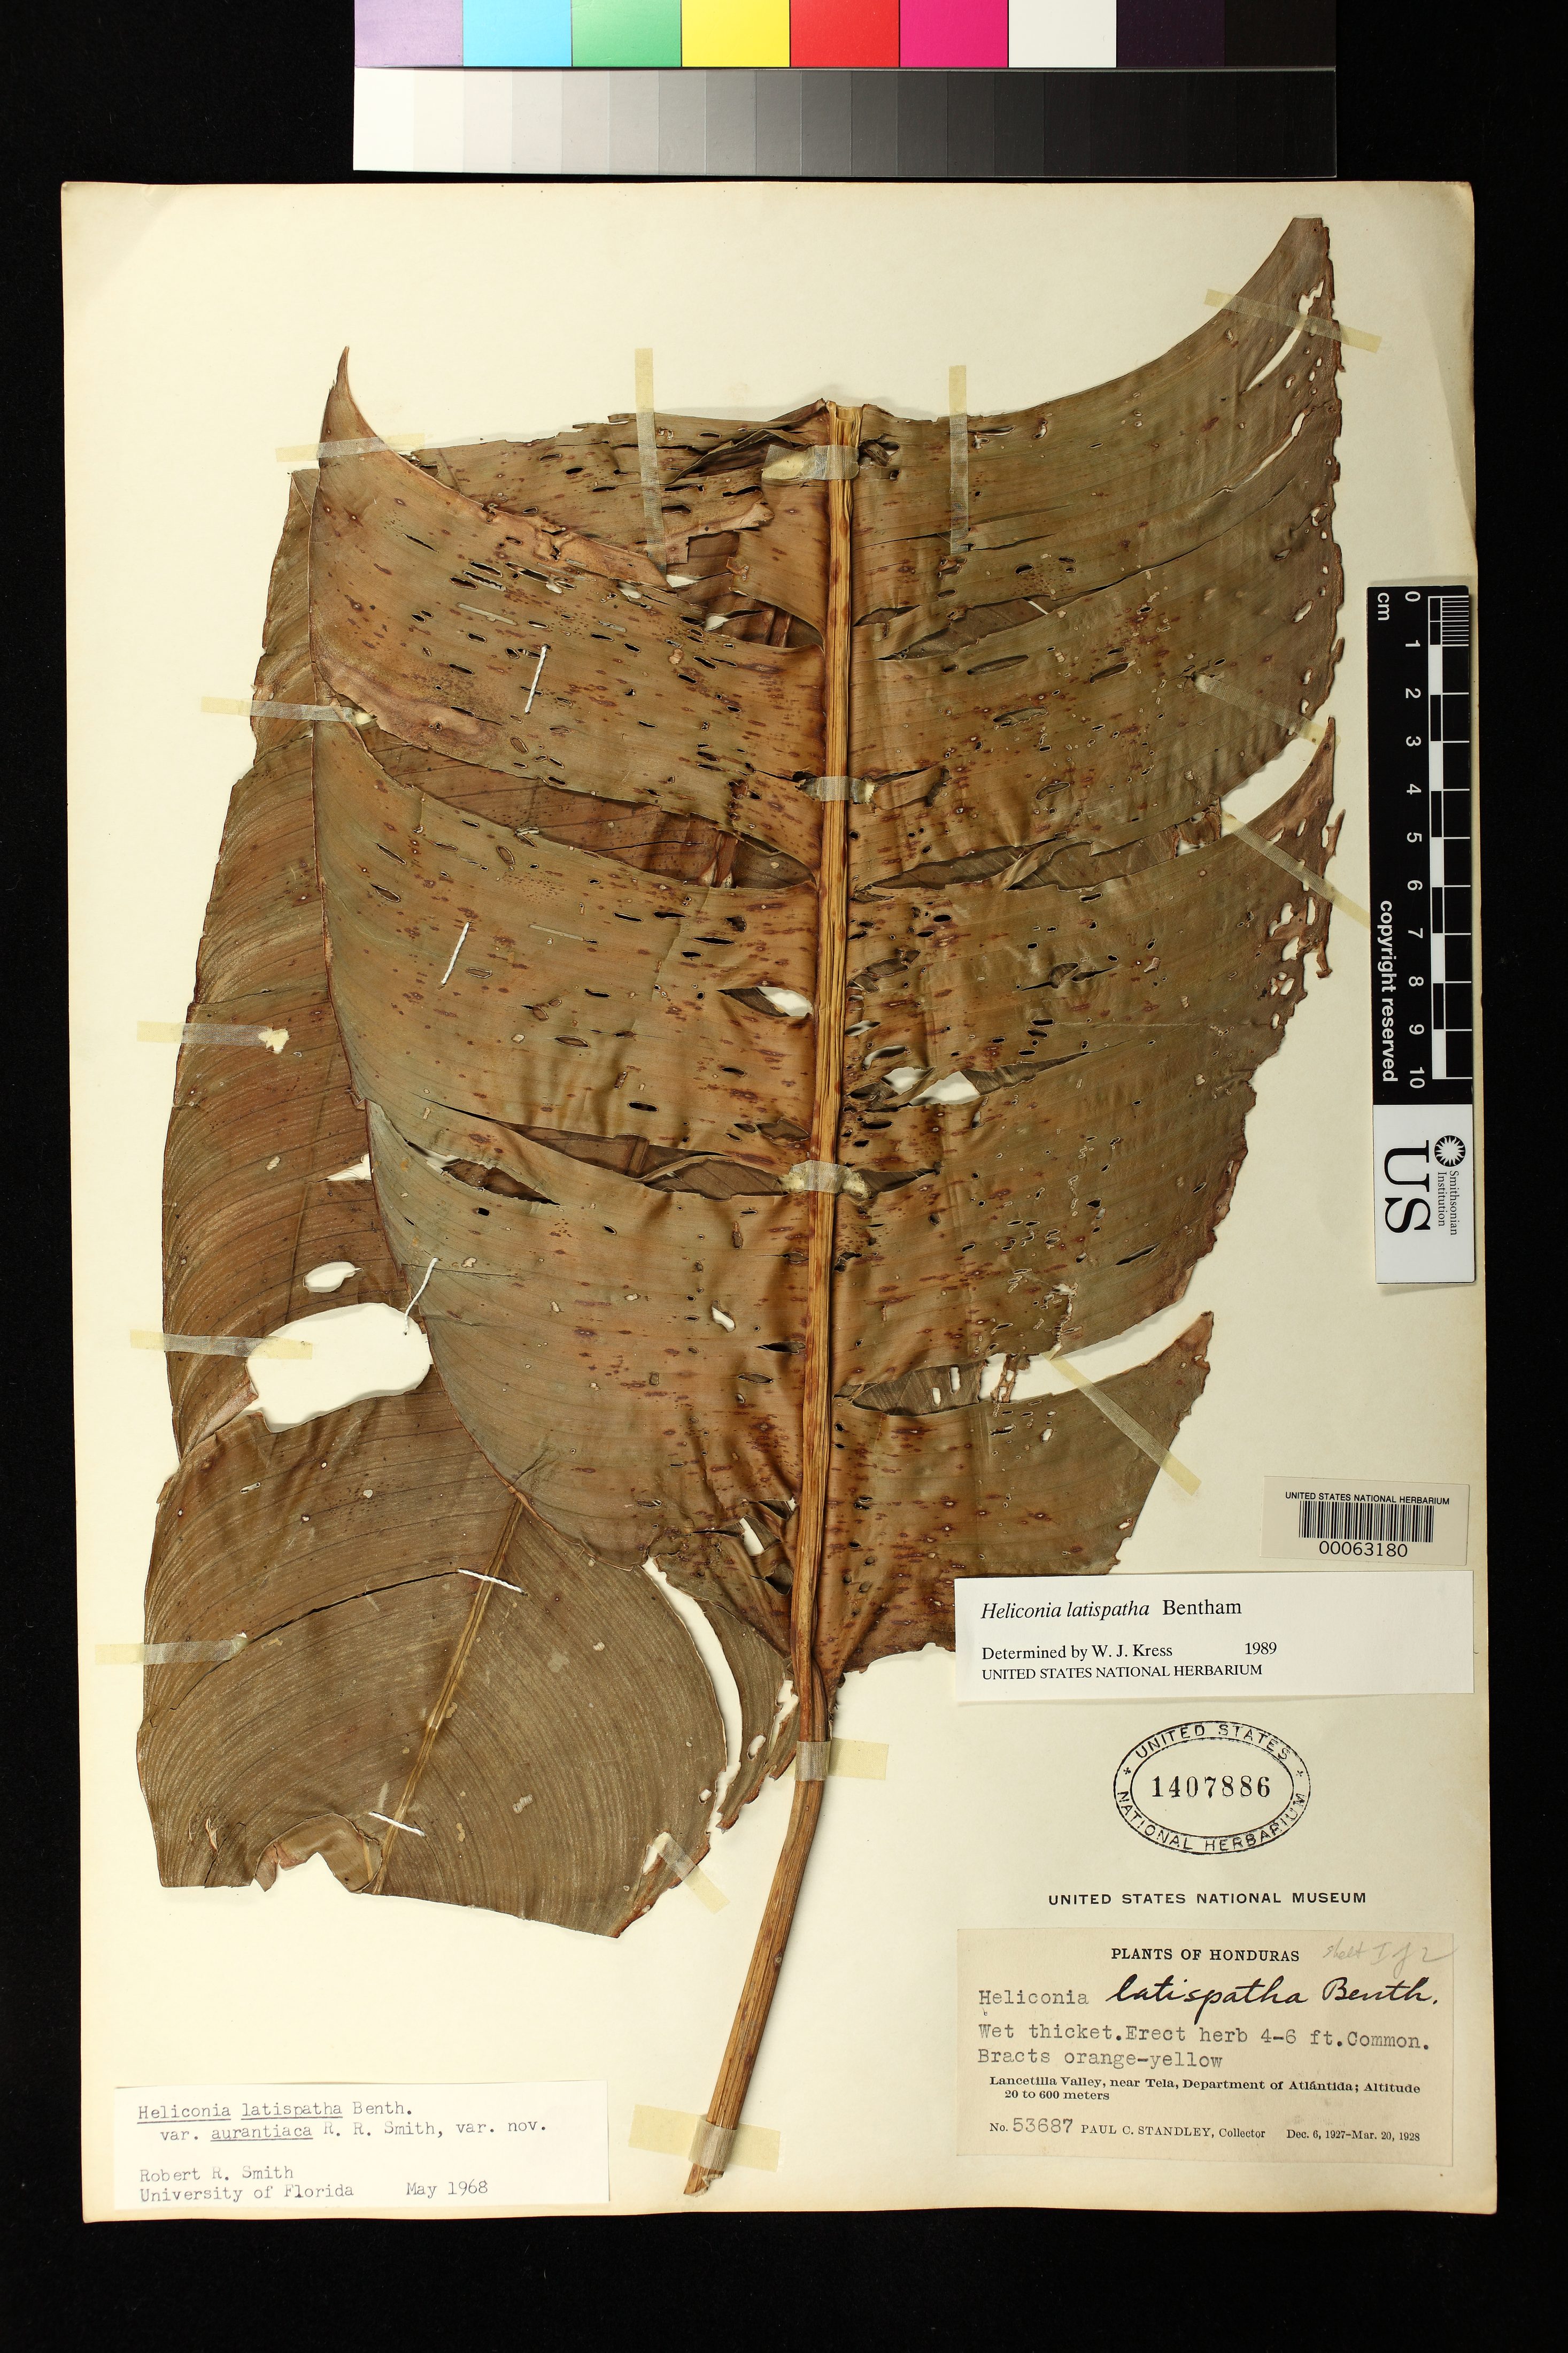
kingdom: Plantae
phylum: Tracheophyta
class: Liliopsida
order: Zingiberales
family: Heliconiaceae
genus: Heliconia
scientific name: Heliconia latispatha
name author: Benth.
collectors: P. C. Standley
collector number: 53687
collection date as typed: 06 Dec 1927 to 20 Mar 1928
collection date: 1927-12-06/1928-03-20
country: Honduras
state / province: Atlántida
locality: Lancetilla Valley, near Tela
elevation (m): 20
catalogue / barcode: US 1407886